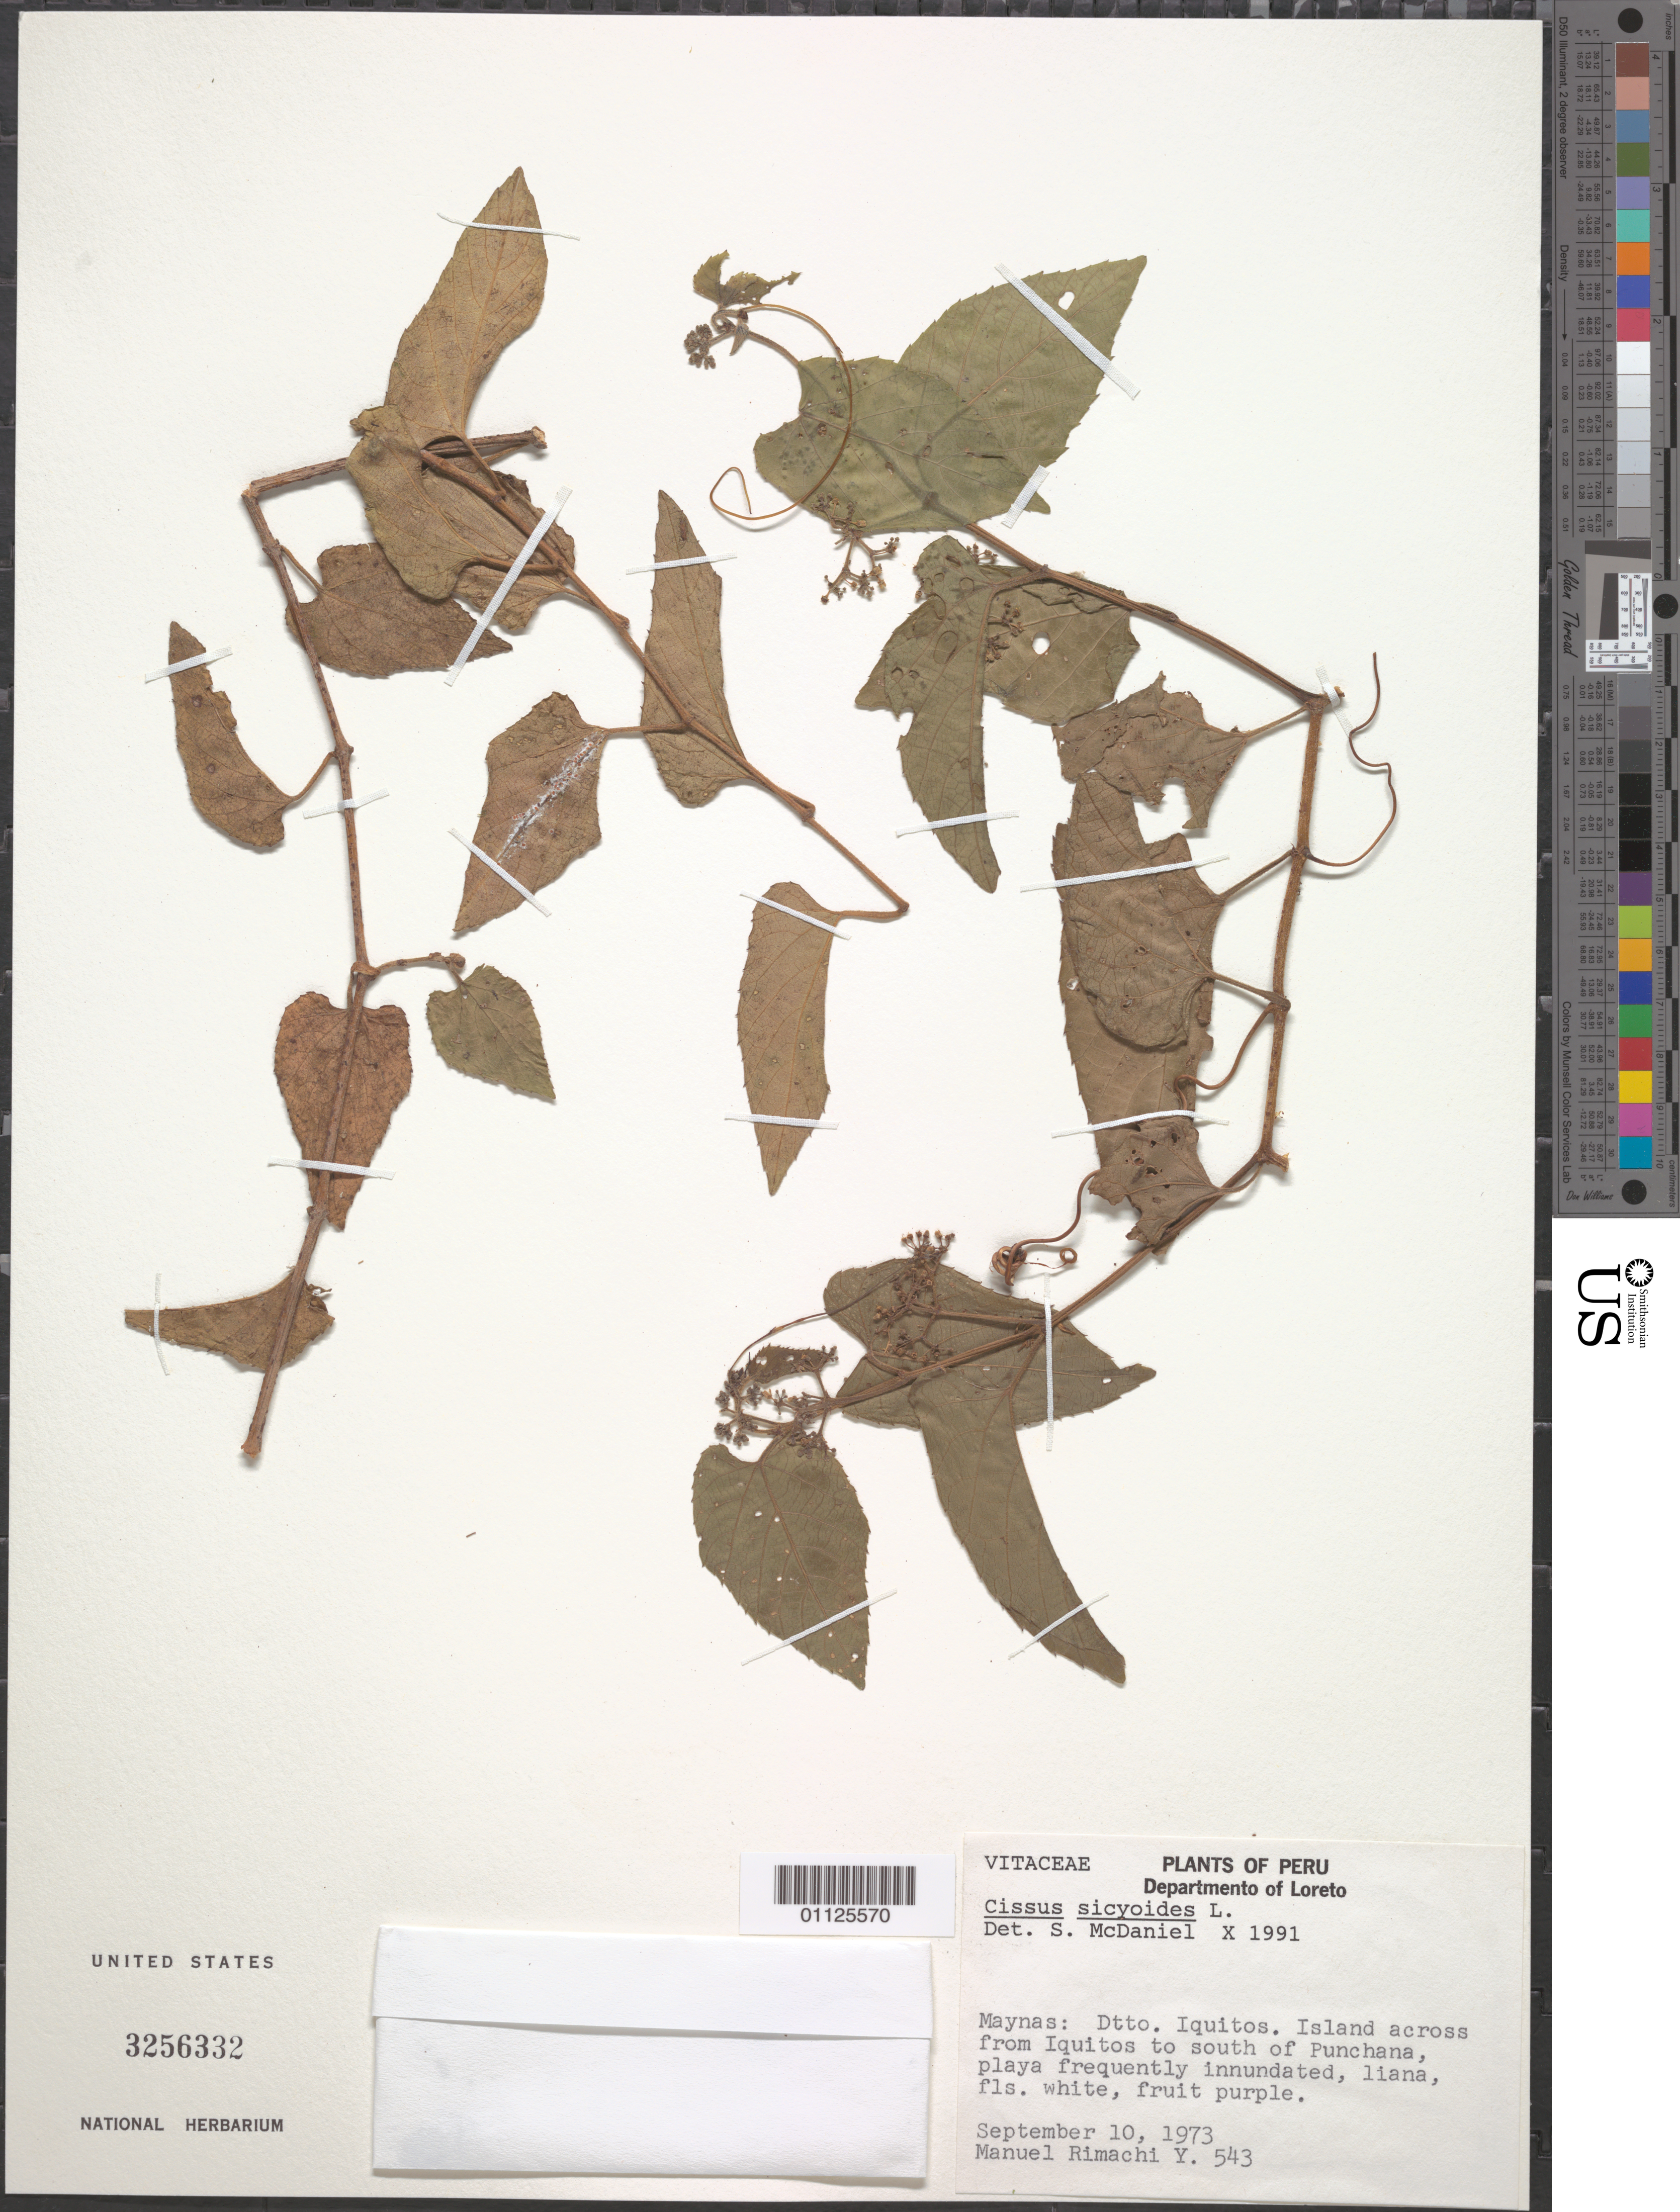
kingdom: Plantae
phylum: Tracheophyta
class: Magnoliopsida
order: Vitales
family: Vitaceae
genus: Cissus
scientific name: Cissus verticillata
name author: (L.) Nicolson & C.E. Jarvis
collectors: M. Rimachi Y.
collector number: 543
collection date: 1973-09-10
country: Peru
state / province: Loreto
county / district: Maynas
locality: Dtto. Iquitos. Island across from Iquitos to S of Punchana.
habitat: Playa frequently innundated, liana.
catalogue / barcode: US 3256332